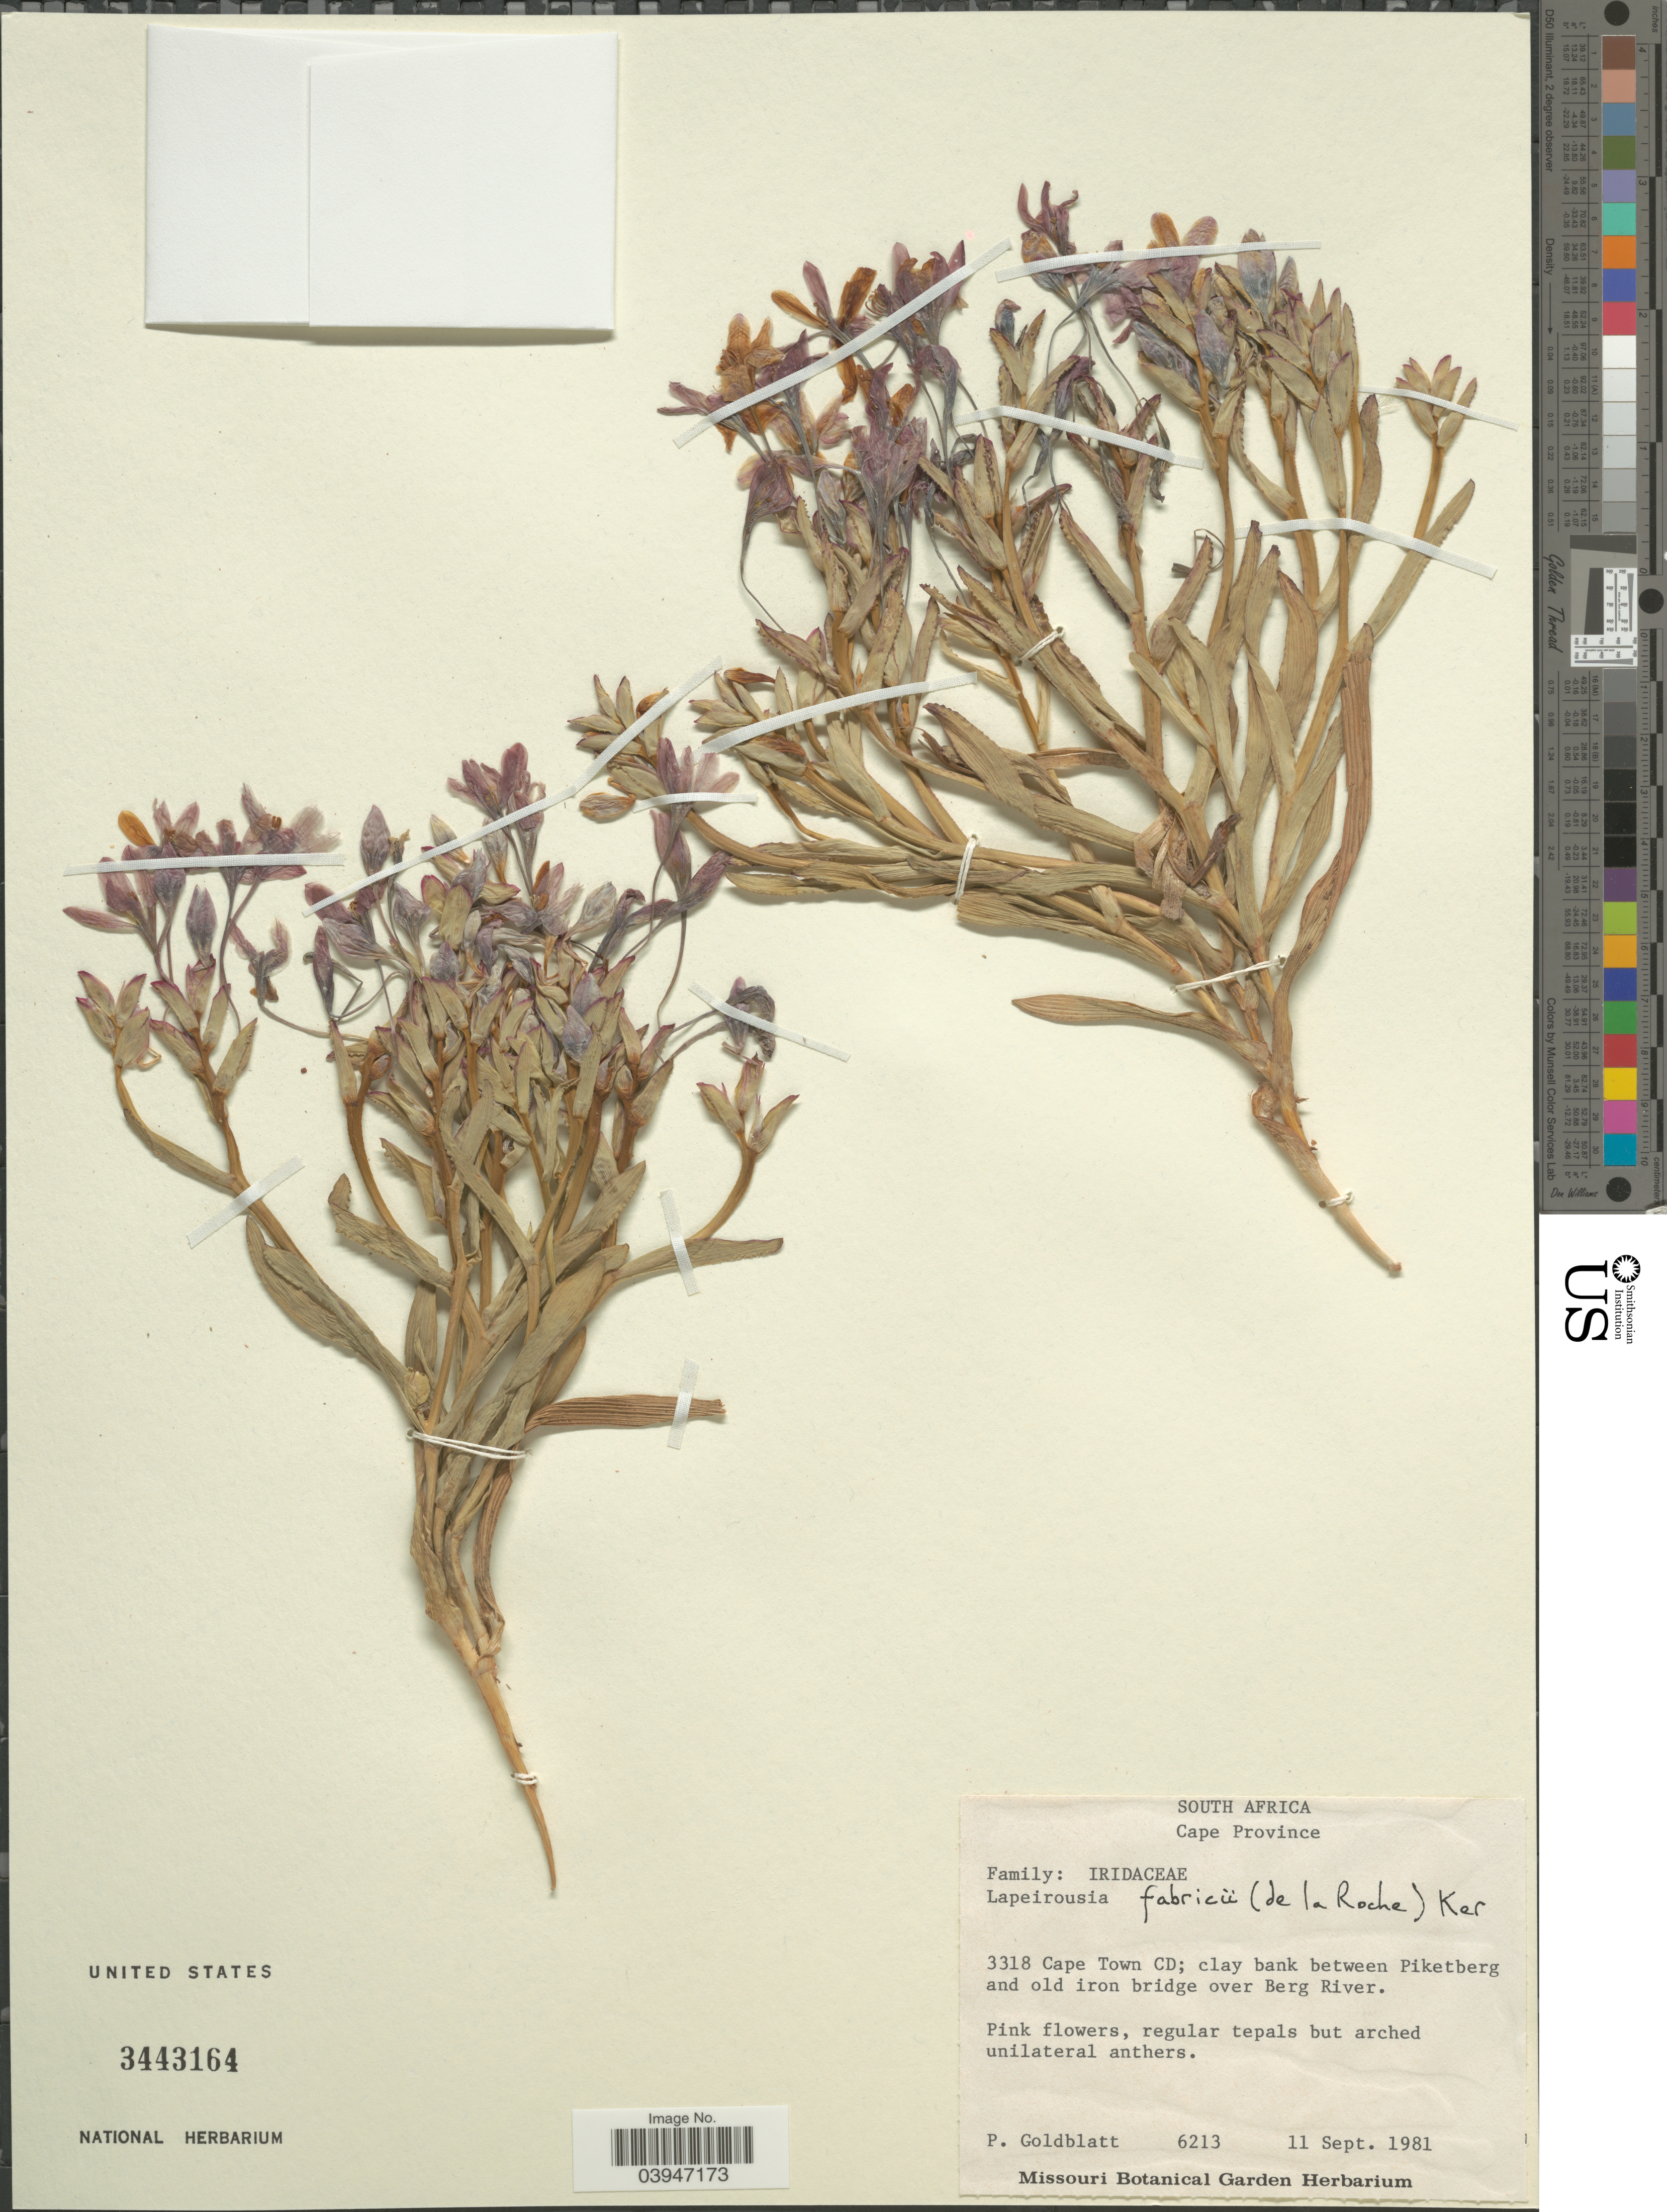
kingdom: Plantae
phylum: Tracheophyta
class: Liliopsida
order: Asparagales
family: Iridaceae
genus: Lapeirousia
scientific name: Lapeirousia fabricii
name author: (D. Delaroche) Ker Gawl.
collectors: P. Goldblatt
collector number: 6213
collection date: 1981-09-11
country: South Africa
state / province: Western Cape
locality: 3318 Cape Town CD; clay bank between Piketberg and old iron bridge over Berg River.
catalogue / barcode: US 3443164